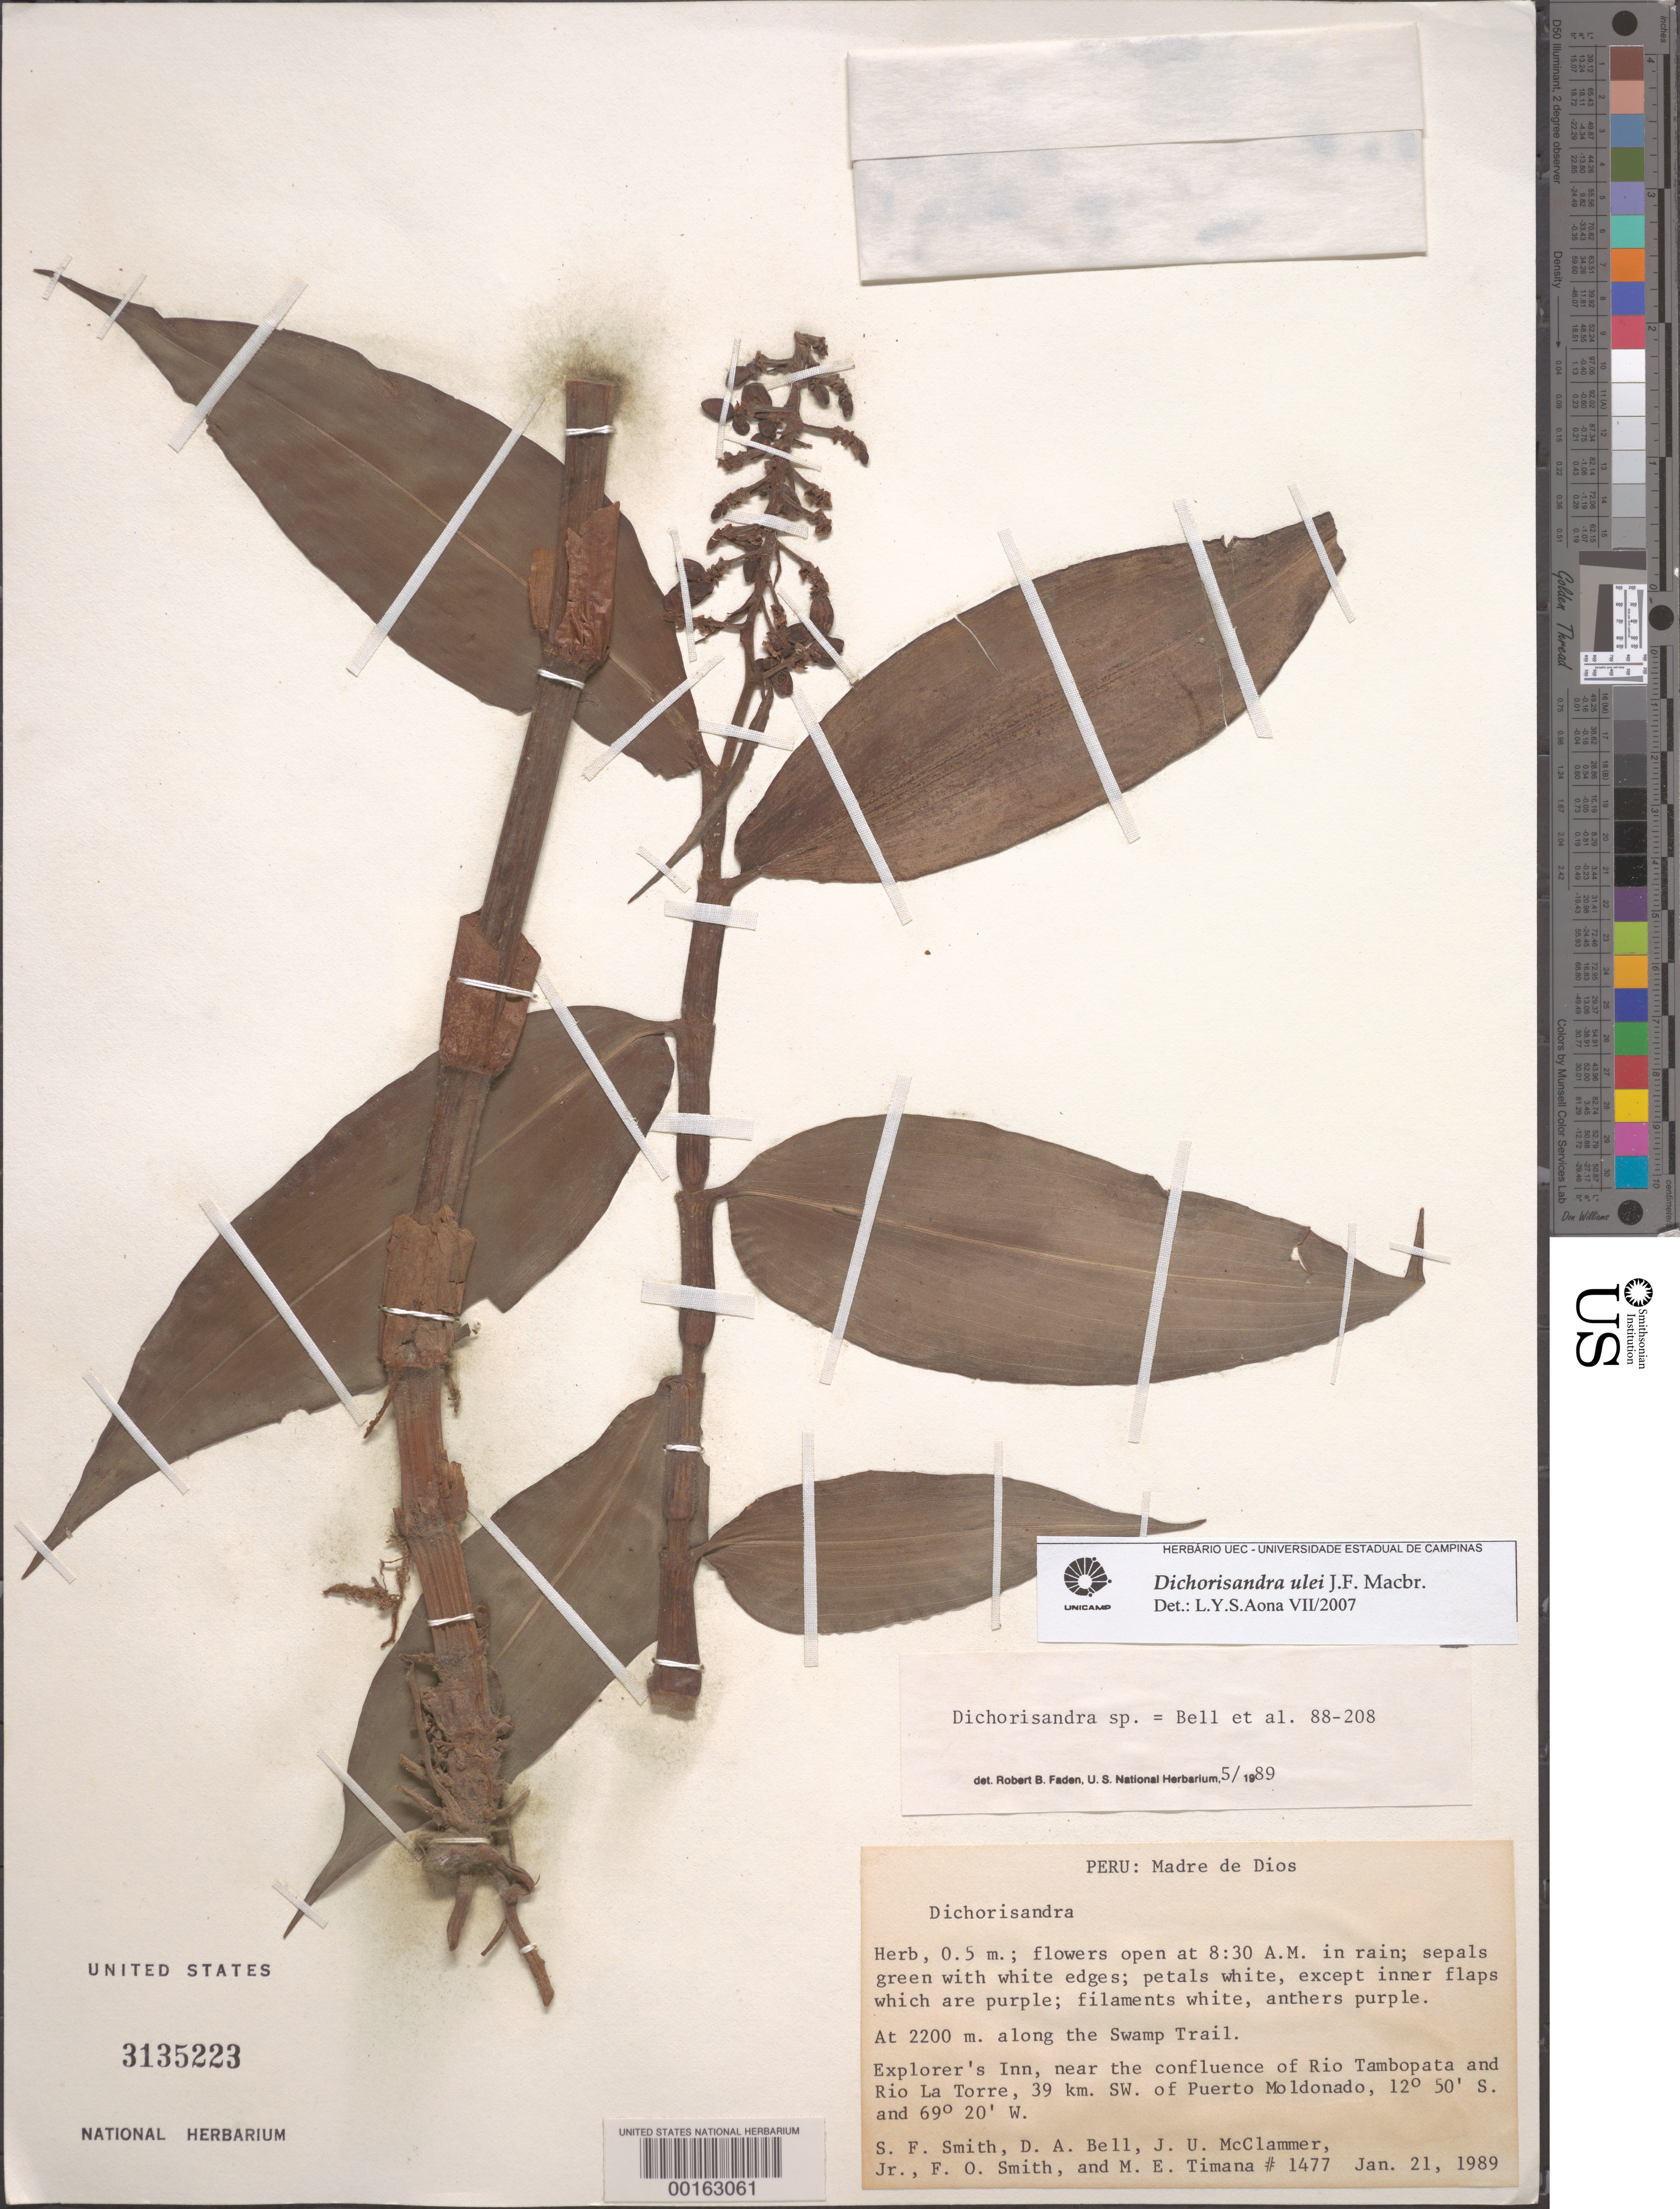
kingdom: Plantae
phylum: Tracheophyta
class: Liliopsida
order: Commelinales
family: Commelinaceae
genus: Dichorisandra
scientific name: Dichorisandra ulei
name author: J.F. Macbr.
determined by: Aona, L. Y. S.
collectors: S.F. Smith, D. A. Bell, J. Mcclammer Jr. & F. Smith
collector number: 1477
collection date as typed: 21 Jan 1989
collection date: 1989-01-21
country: Peru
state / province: Madre de Dios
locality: Explorer's inn, near the confluence of rio tambopata and rio la torre, 39 km sw of puerto maldonado, along the swamp trail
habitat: Along trail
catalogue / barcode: US 3135223